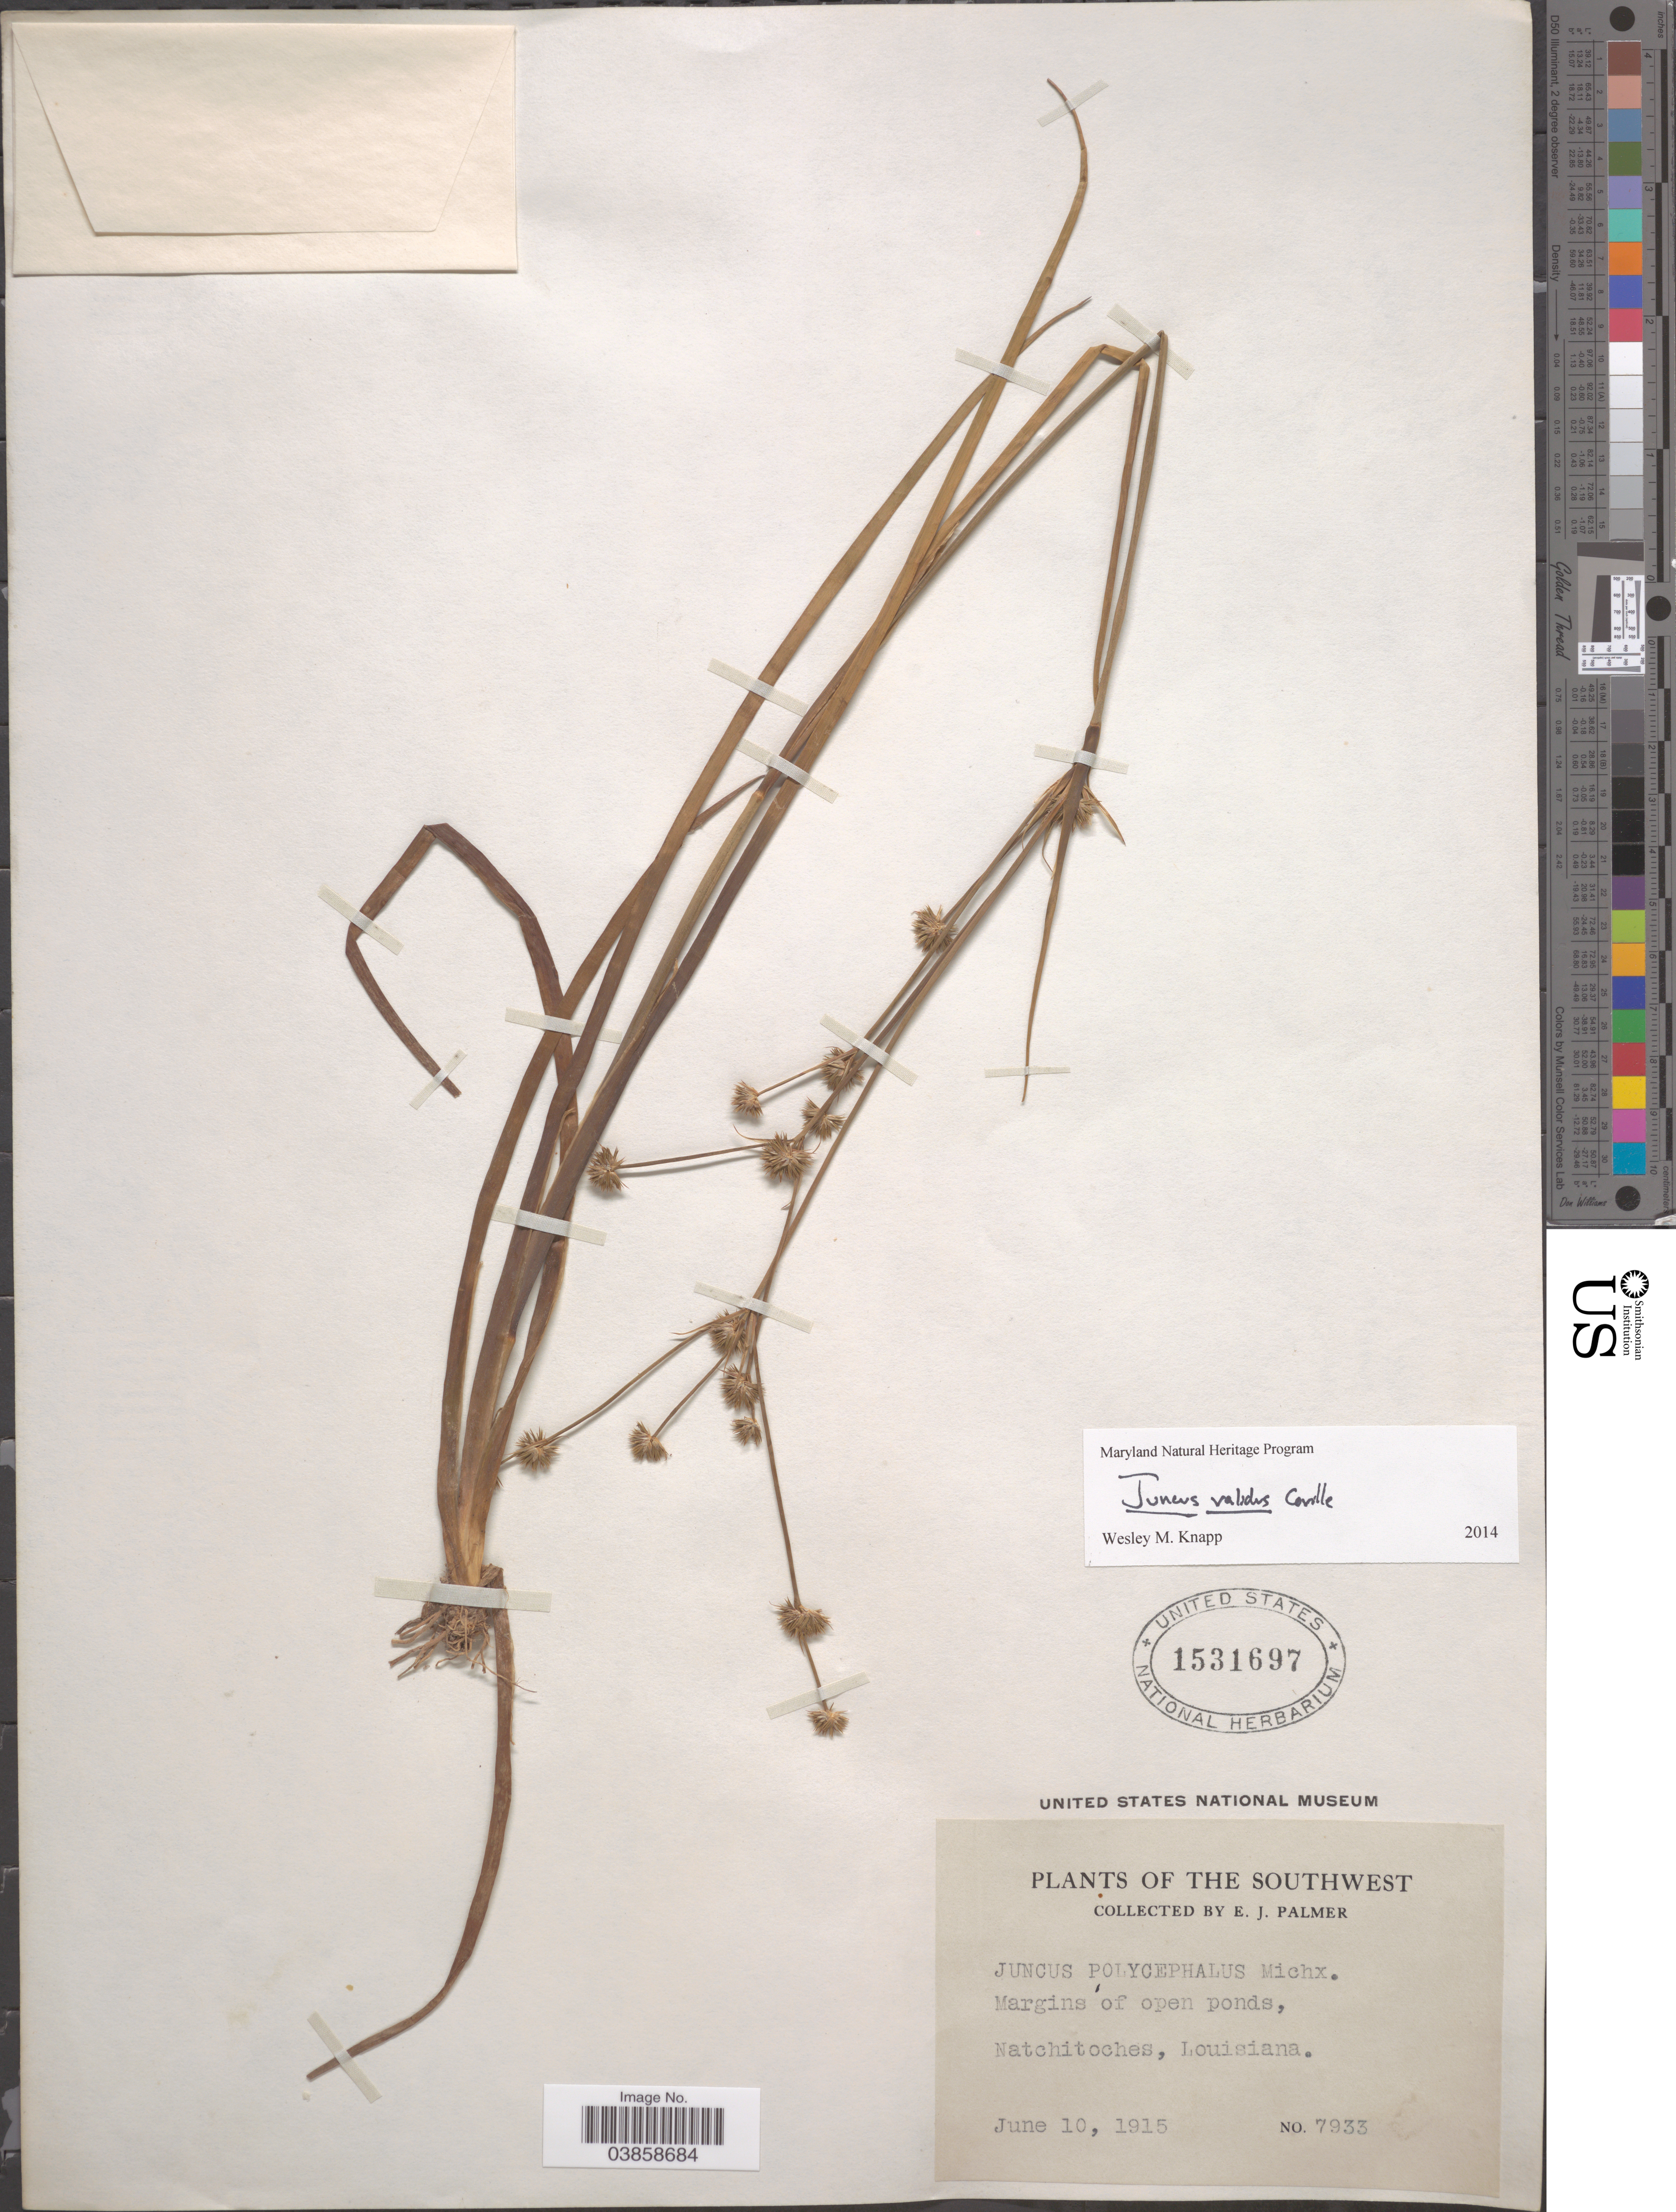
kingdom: Plantae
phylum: Tracheophyta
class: Liliopsida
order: Poales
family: Juncaceae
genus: Juncus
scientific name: Juncus validus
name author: Coville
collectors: E. J. Palmer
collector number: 7933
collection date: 1915-06-10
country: United States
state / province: Louisiana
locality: The Southwest. Natchitoches.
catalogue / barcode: US 1531697